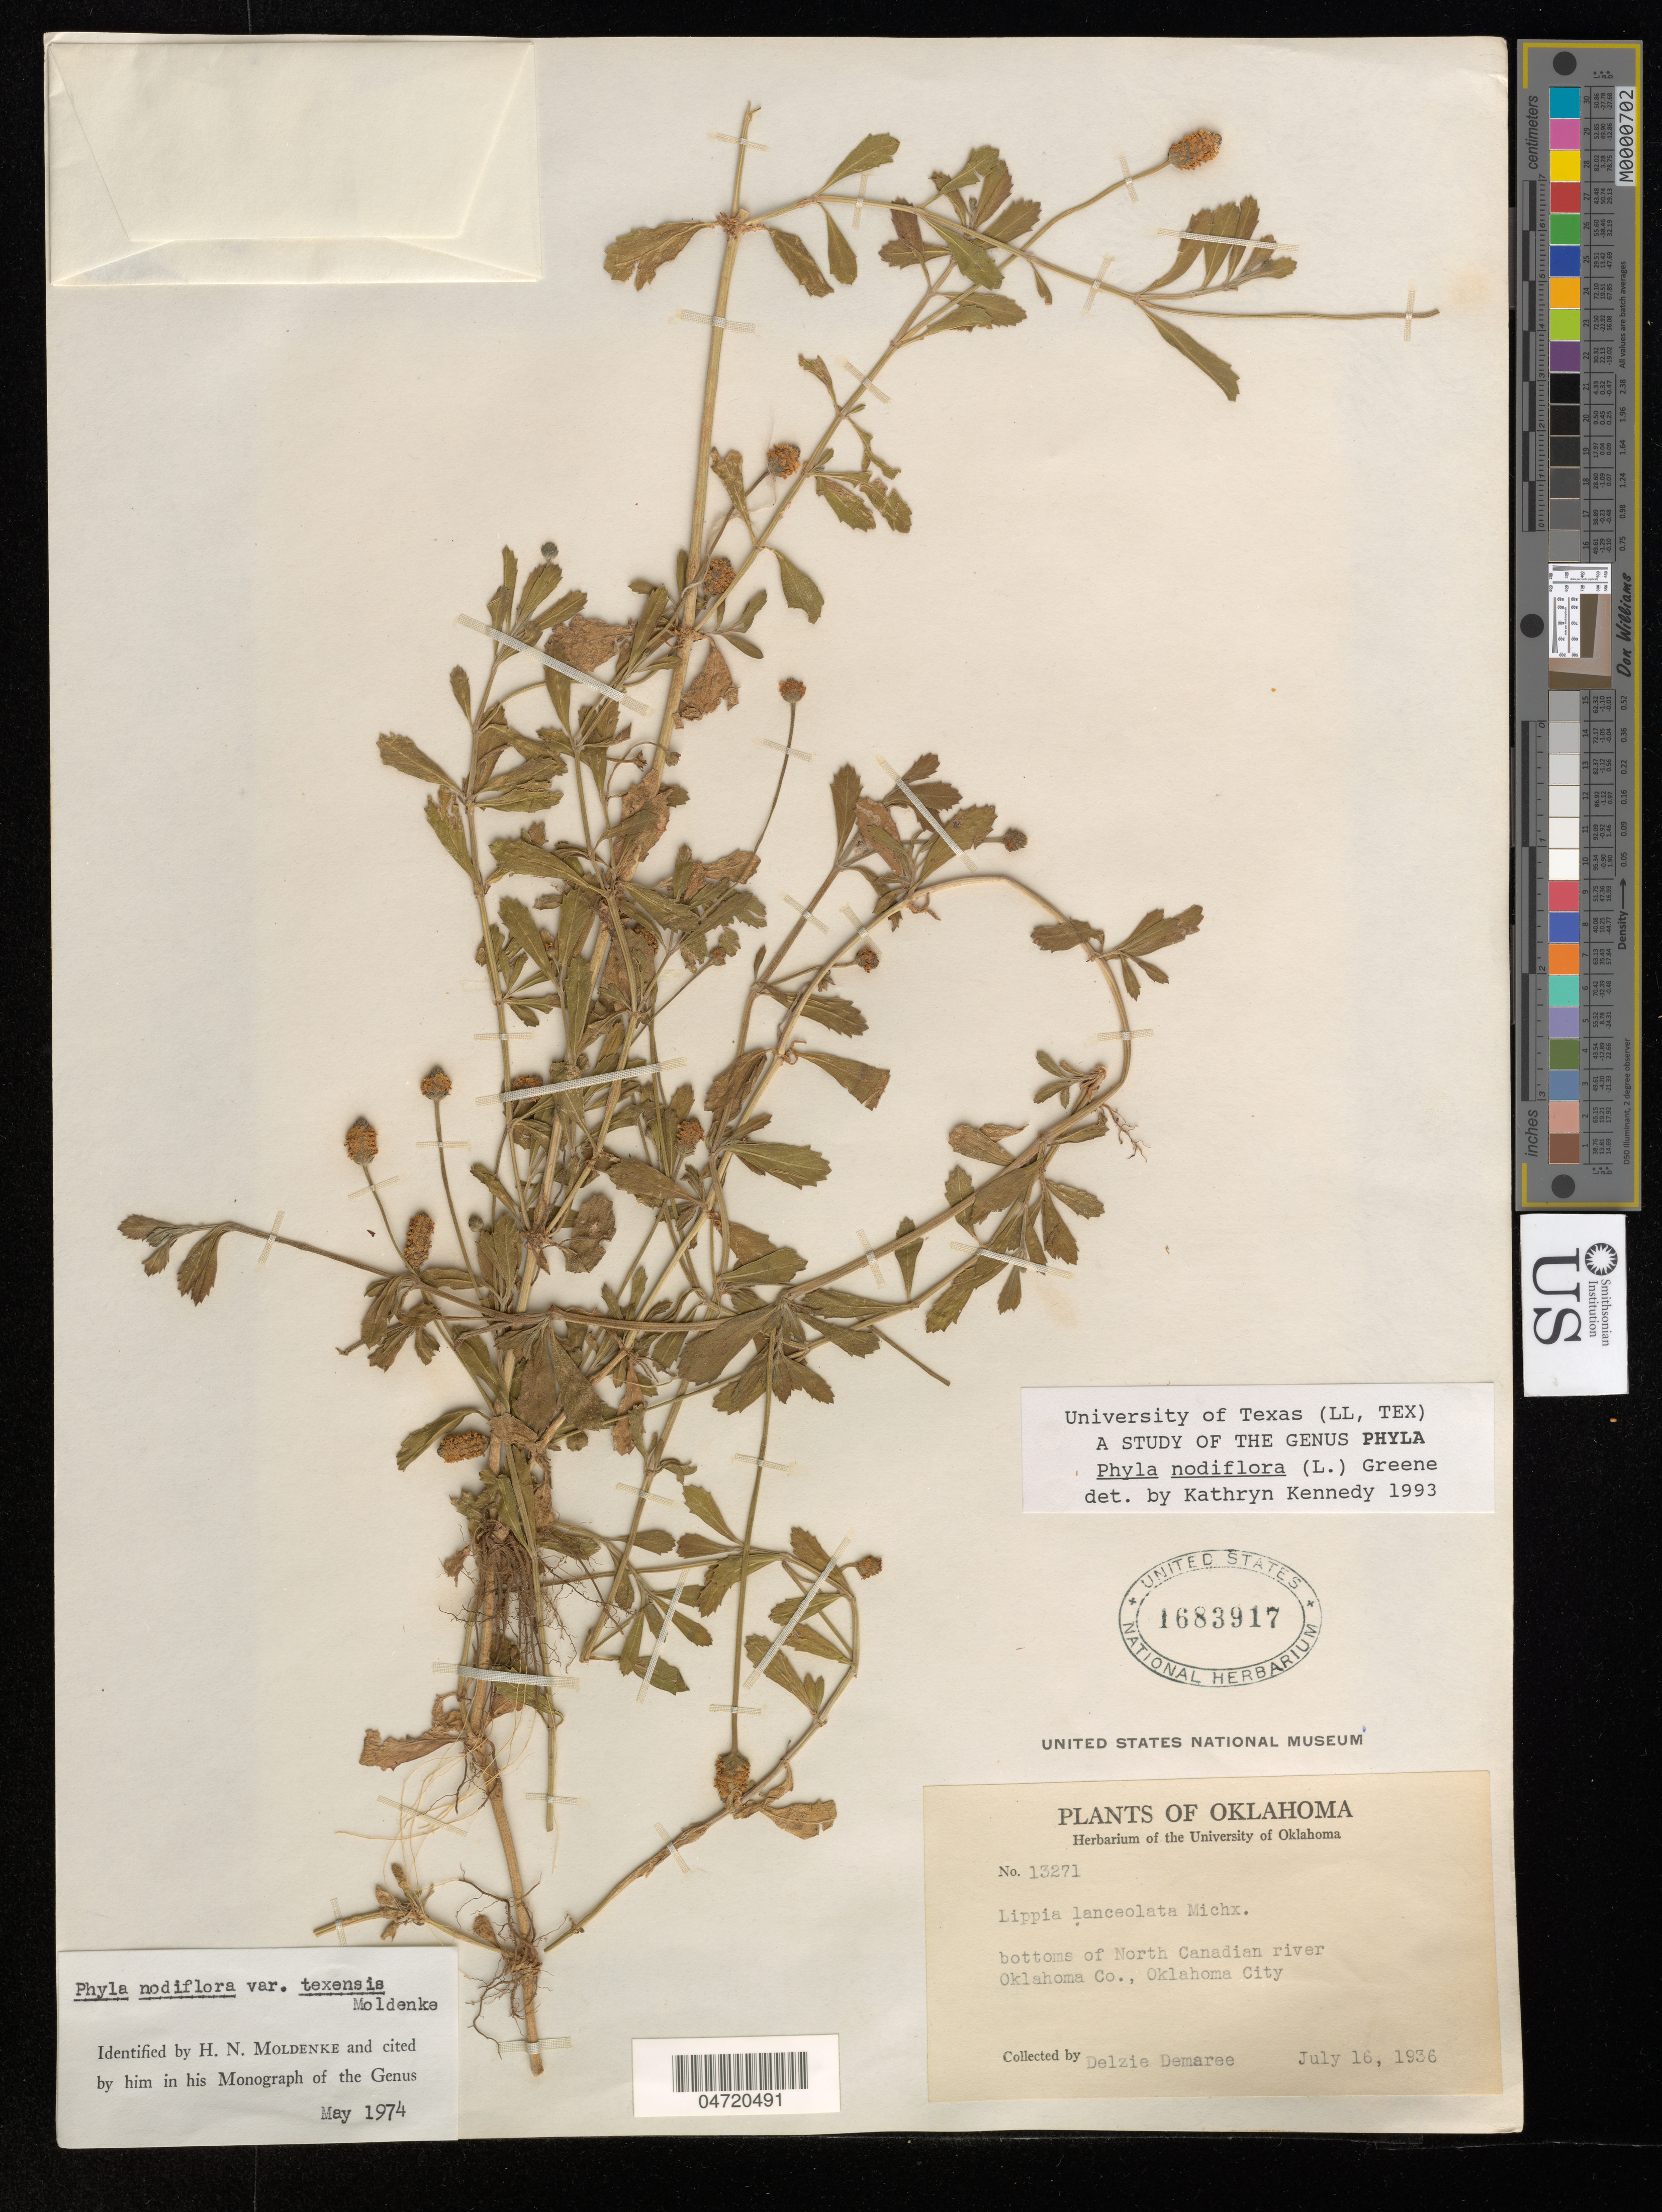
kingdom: Plantae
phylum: Tracheophyta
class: Magnoliopsida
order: Lamiales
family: Verbenaceae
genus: Phyla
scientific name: Phyla nodiflora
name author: (L.) Greene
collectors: D. Demaree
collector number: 13271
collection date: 1936-07-16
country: United States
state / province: Oklahoma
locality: Bottoms of North Canadian river. Oklahoma Co., Oklahoma City.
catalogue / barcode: US 1683917